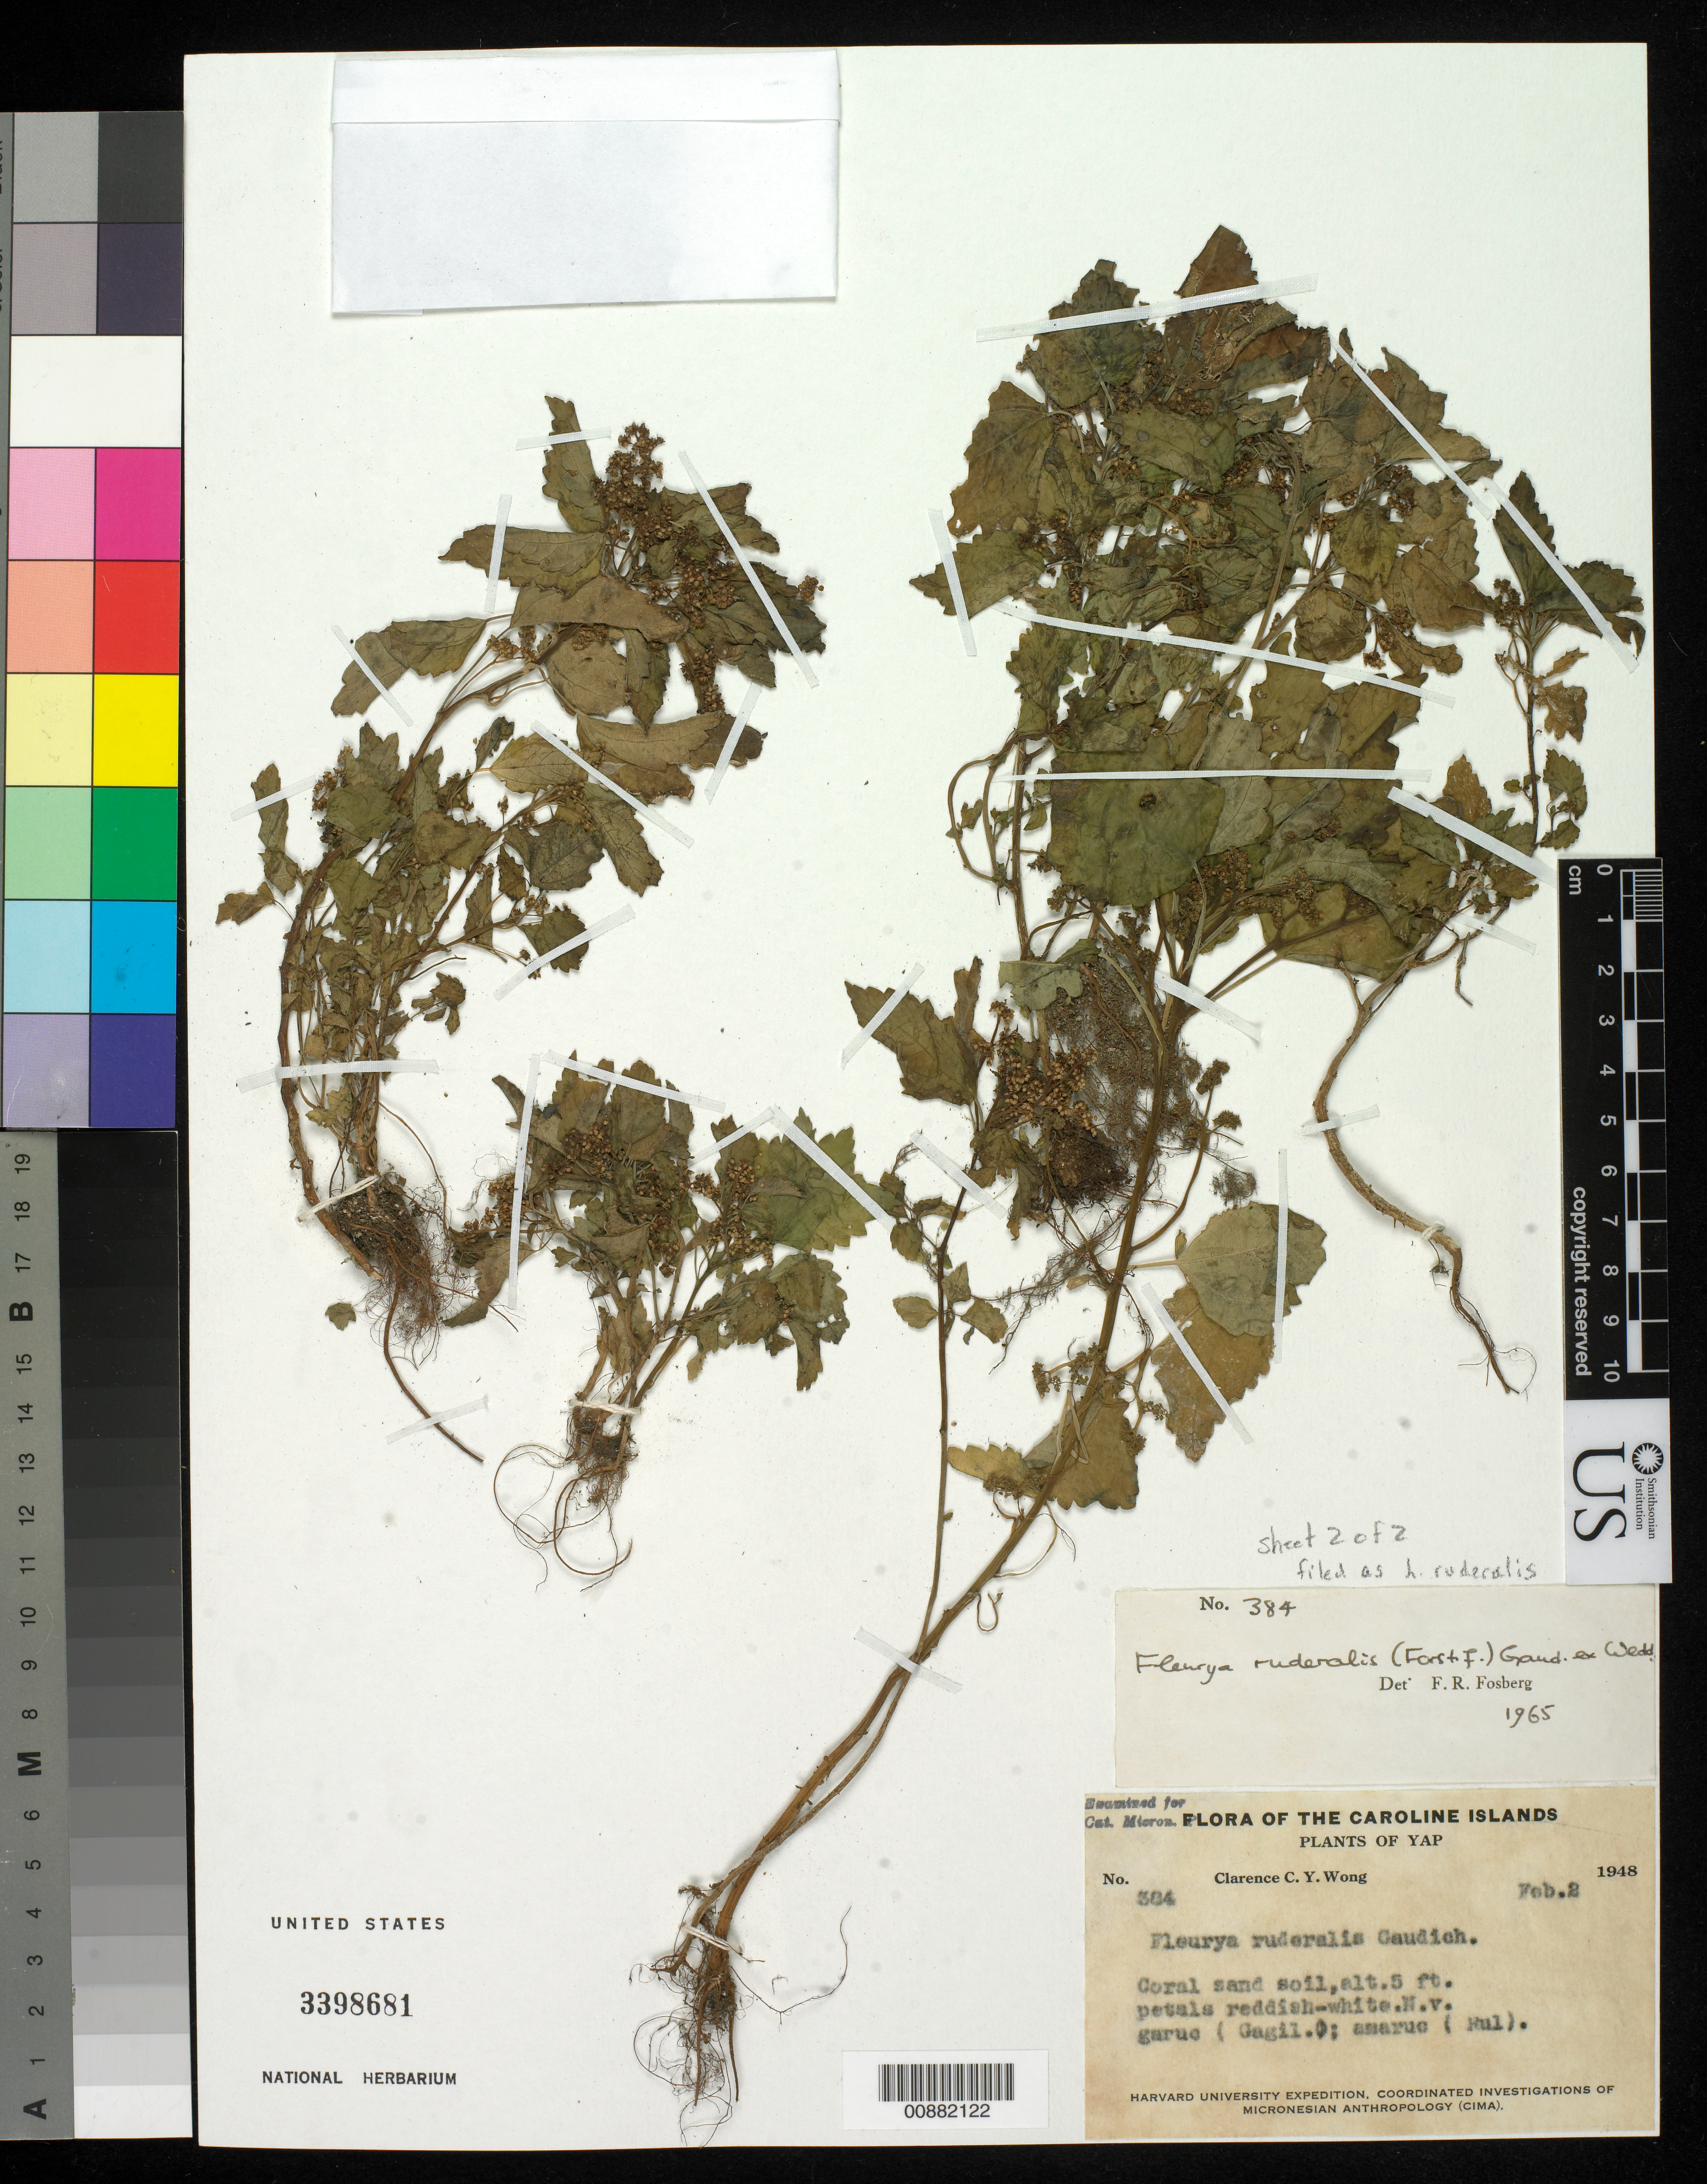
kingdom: Plantae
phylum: Tracheophyta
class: Magnoliopsida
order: Rosales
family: Urticaceae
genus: Laportea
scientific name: Laportea ruderalis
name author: (G. Forst.) Chew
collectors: C. Wong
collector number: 384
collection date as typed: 02 Feb 1948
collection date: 1948-02-02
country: Micronesia, Federated States of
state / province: Yap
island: Yap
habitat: Coral sand soil.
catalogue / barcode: US 3398681